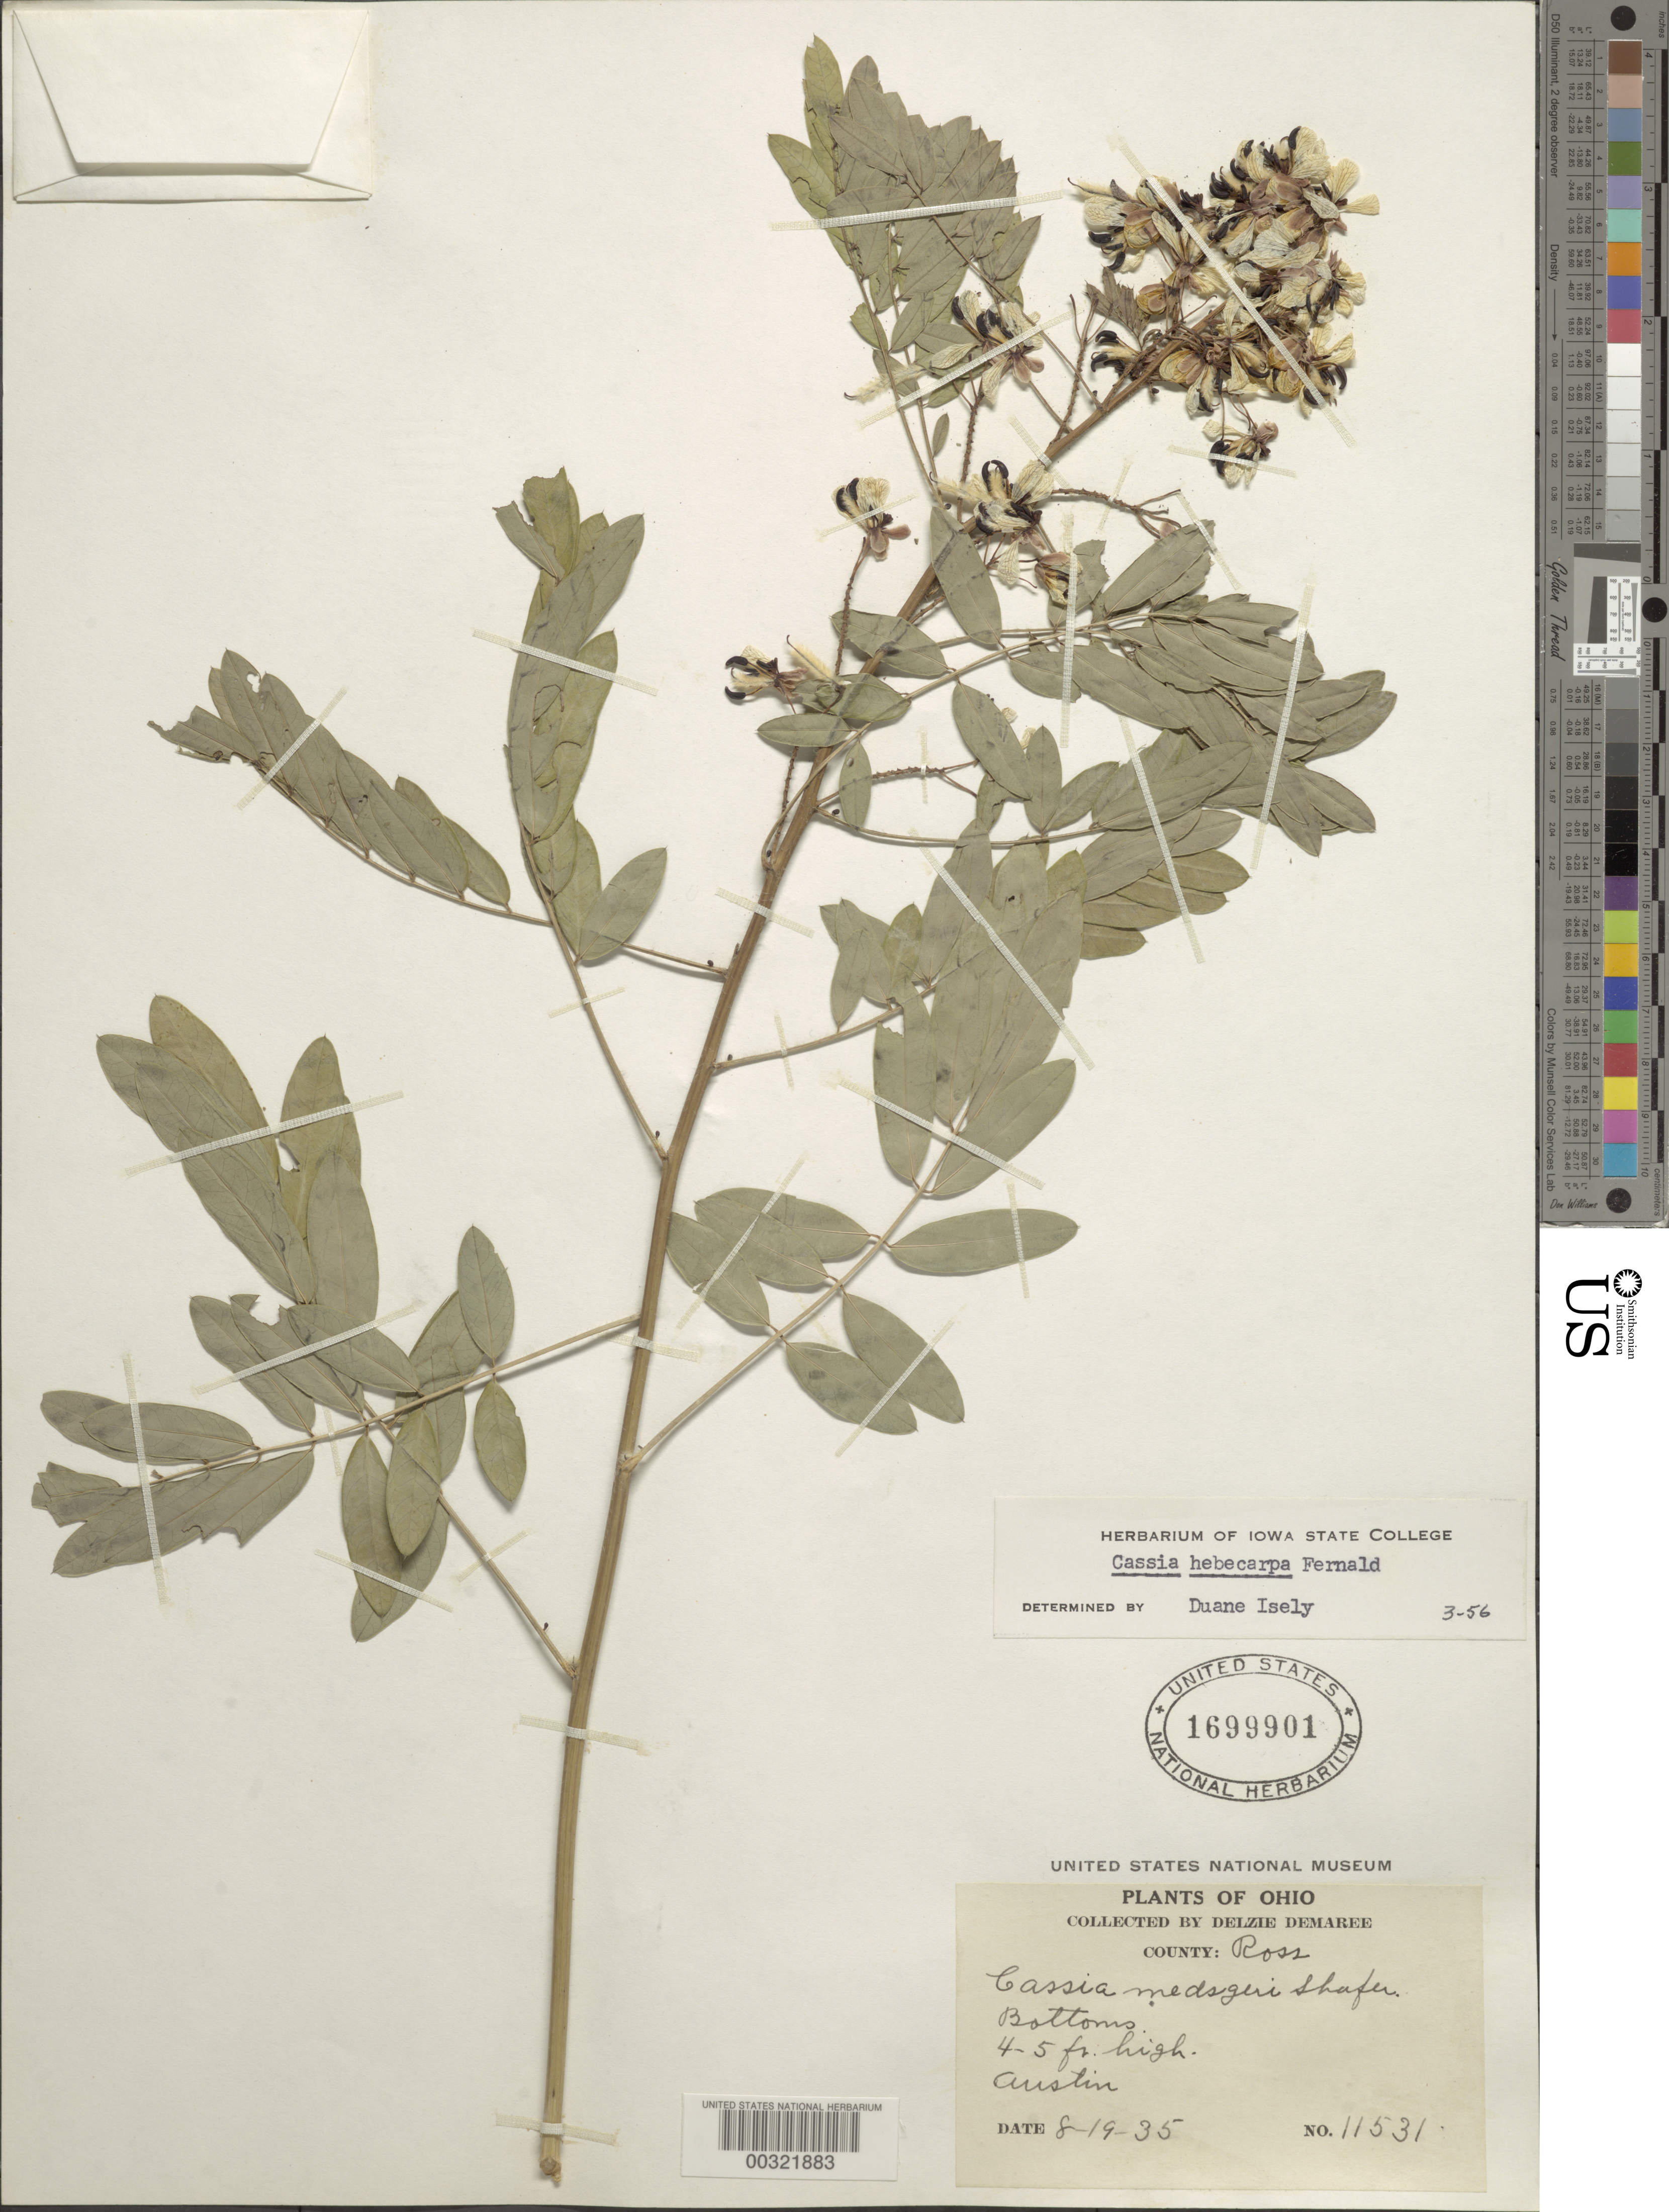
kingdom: Plantae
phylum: Tracheophyta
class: Magnoliopsida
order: Fabales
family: Fabaceae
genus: Senna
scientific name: Senna hebecarpa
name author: (Fernald) H.S. Irwin & Barneby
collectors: D. Demaree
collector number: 11531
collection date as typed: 19 Aug 1935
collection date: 1935-08-19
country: United States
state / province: Ohio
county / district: Ross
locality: Austin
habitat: Bottoms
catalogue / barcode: US 1699901